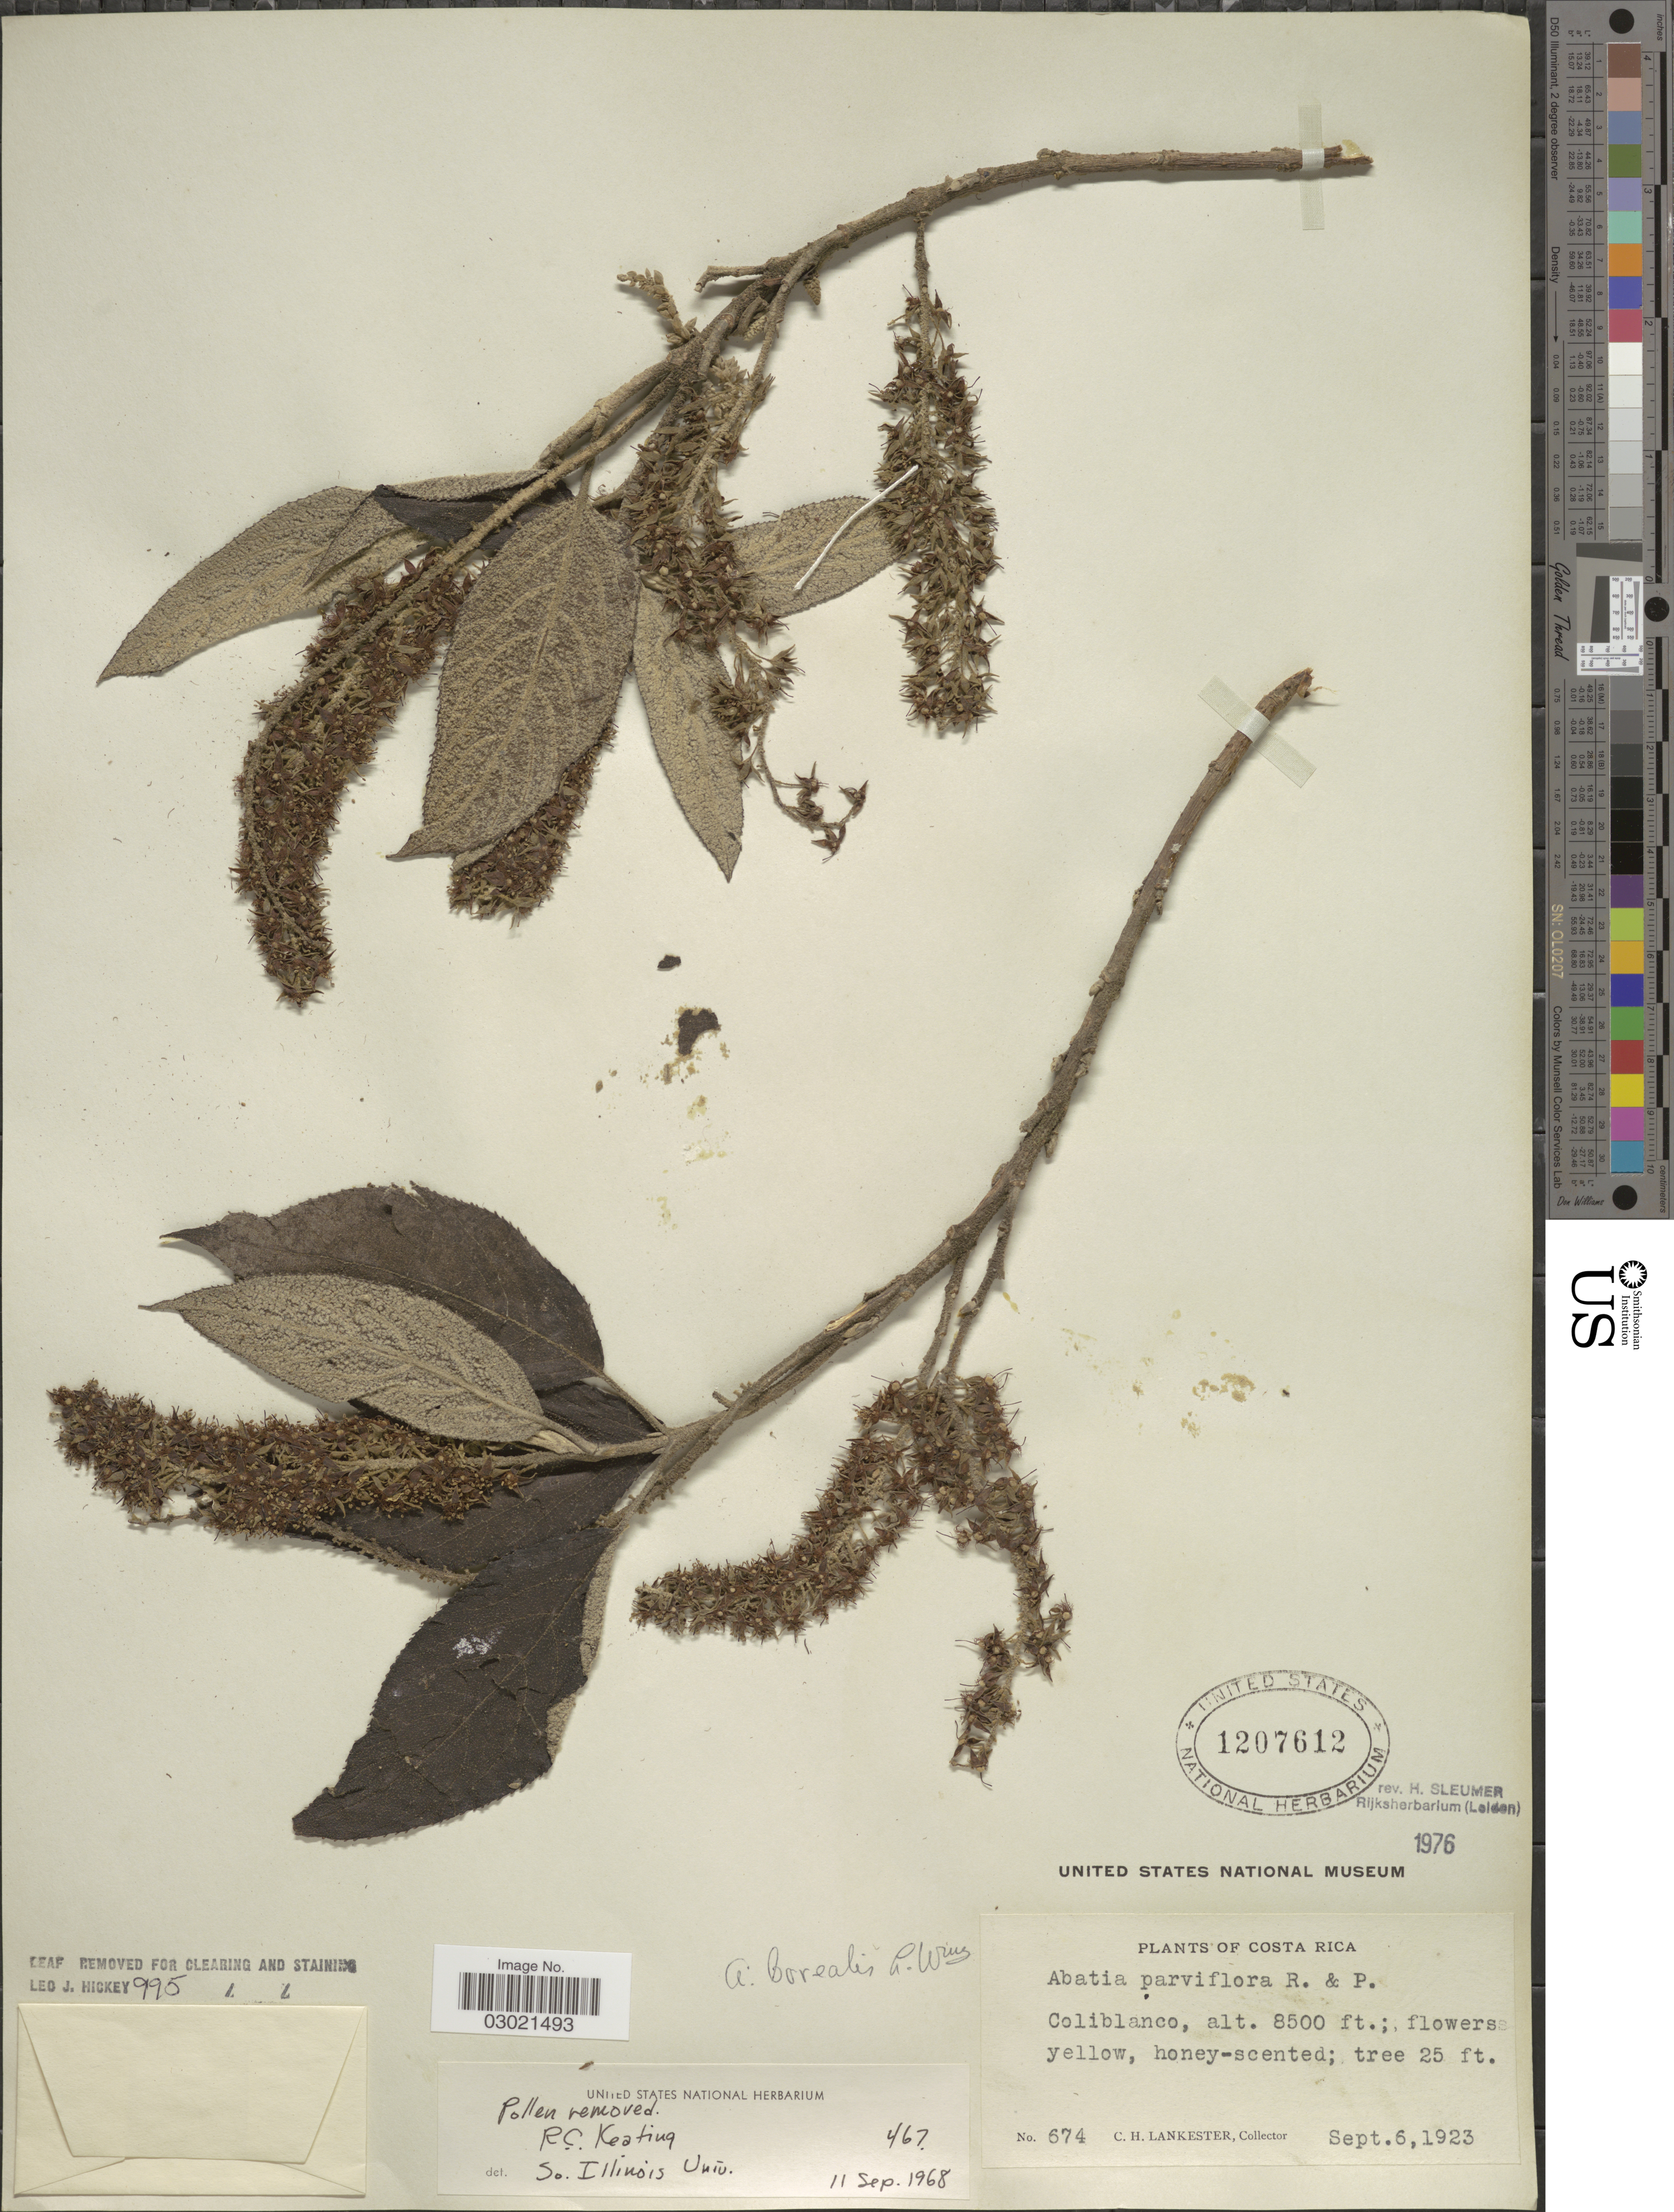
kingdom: Plantae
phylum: Tracheophyta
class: Magnoliopsida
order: Malpighiales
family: Salicaceae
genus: Abatia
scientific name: Abatia parviflora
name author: Ruiz & Pav.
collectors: C. H. Lankester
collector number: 674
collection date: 1923-09-06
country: Costa Rica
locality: Coliblanco.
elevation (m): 2591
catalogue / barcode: US 1207612